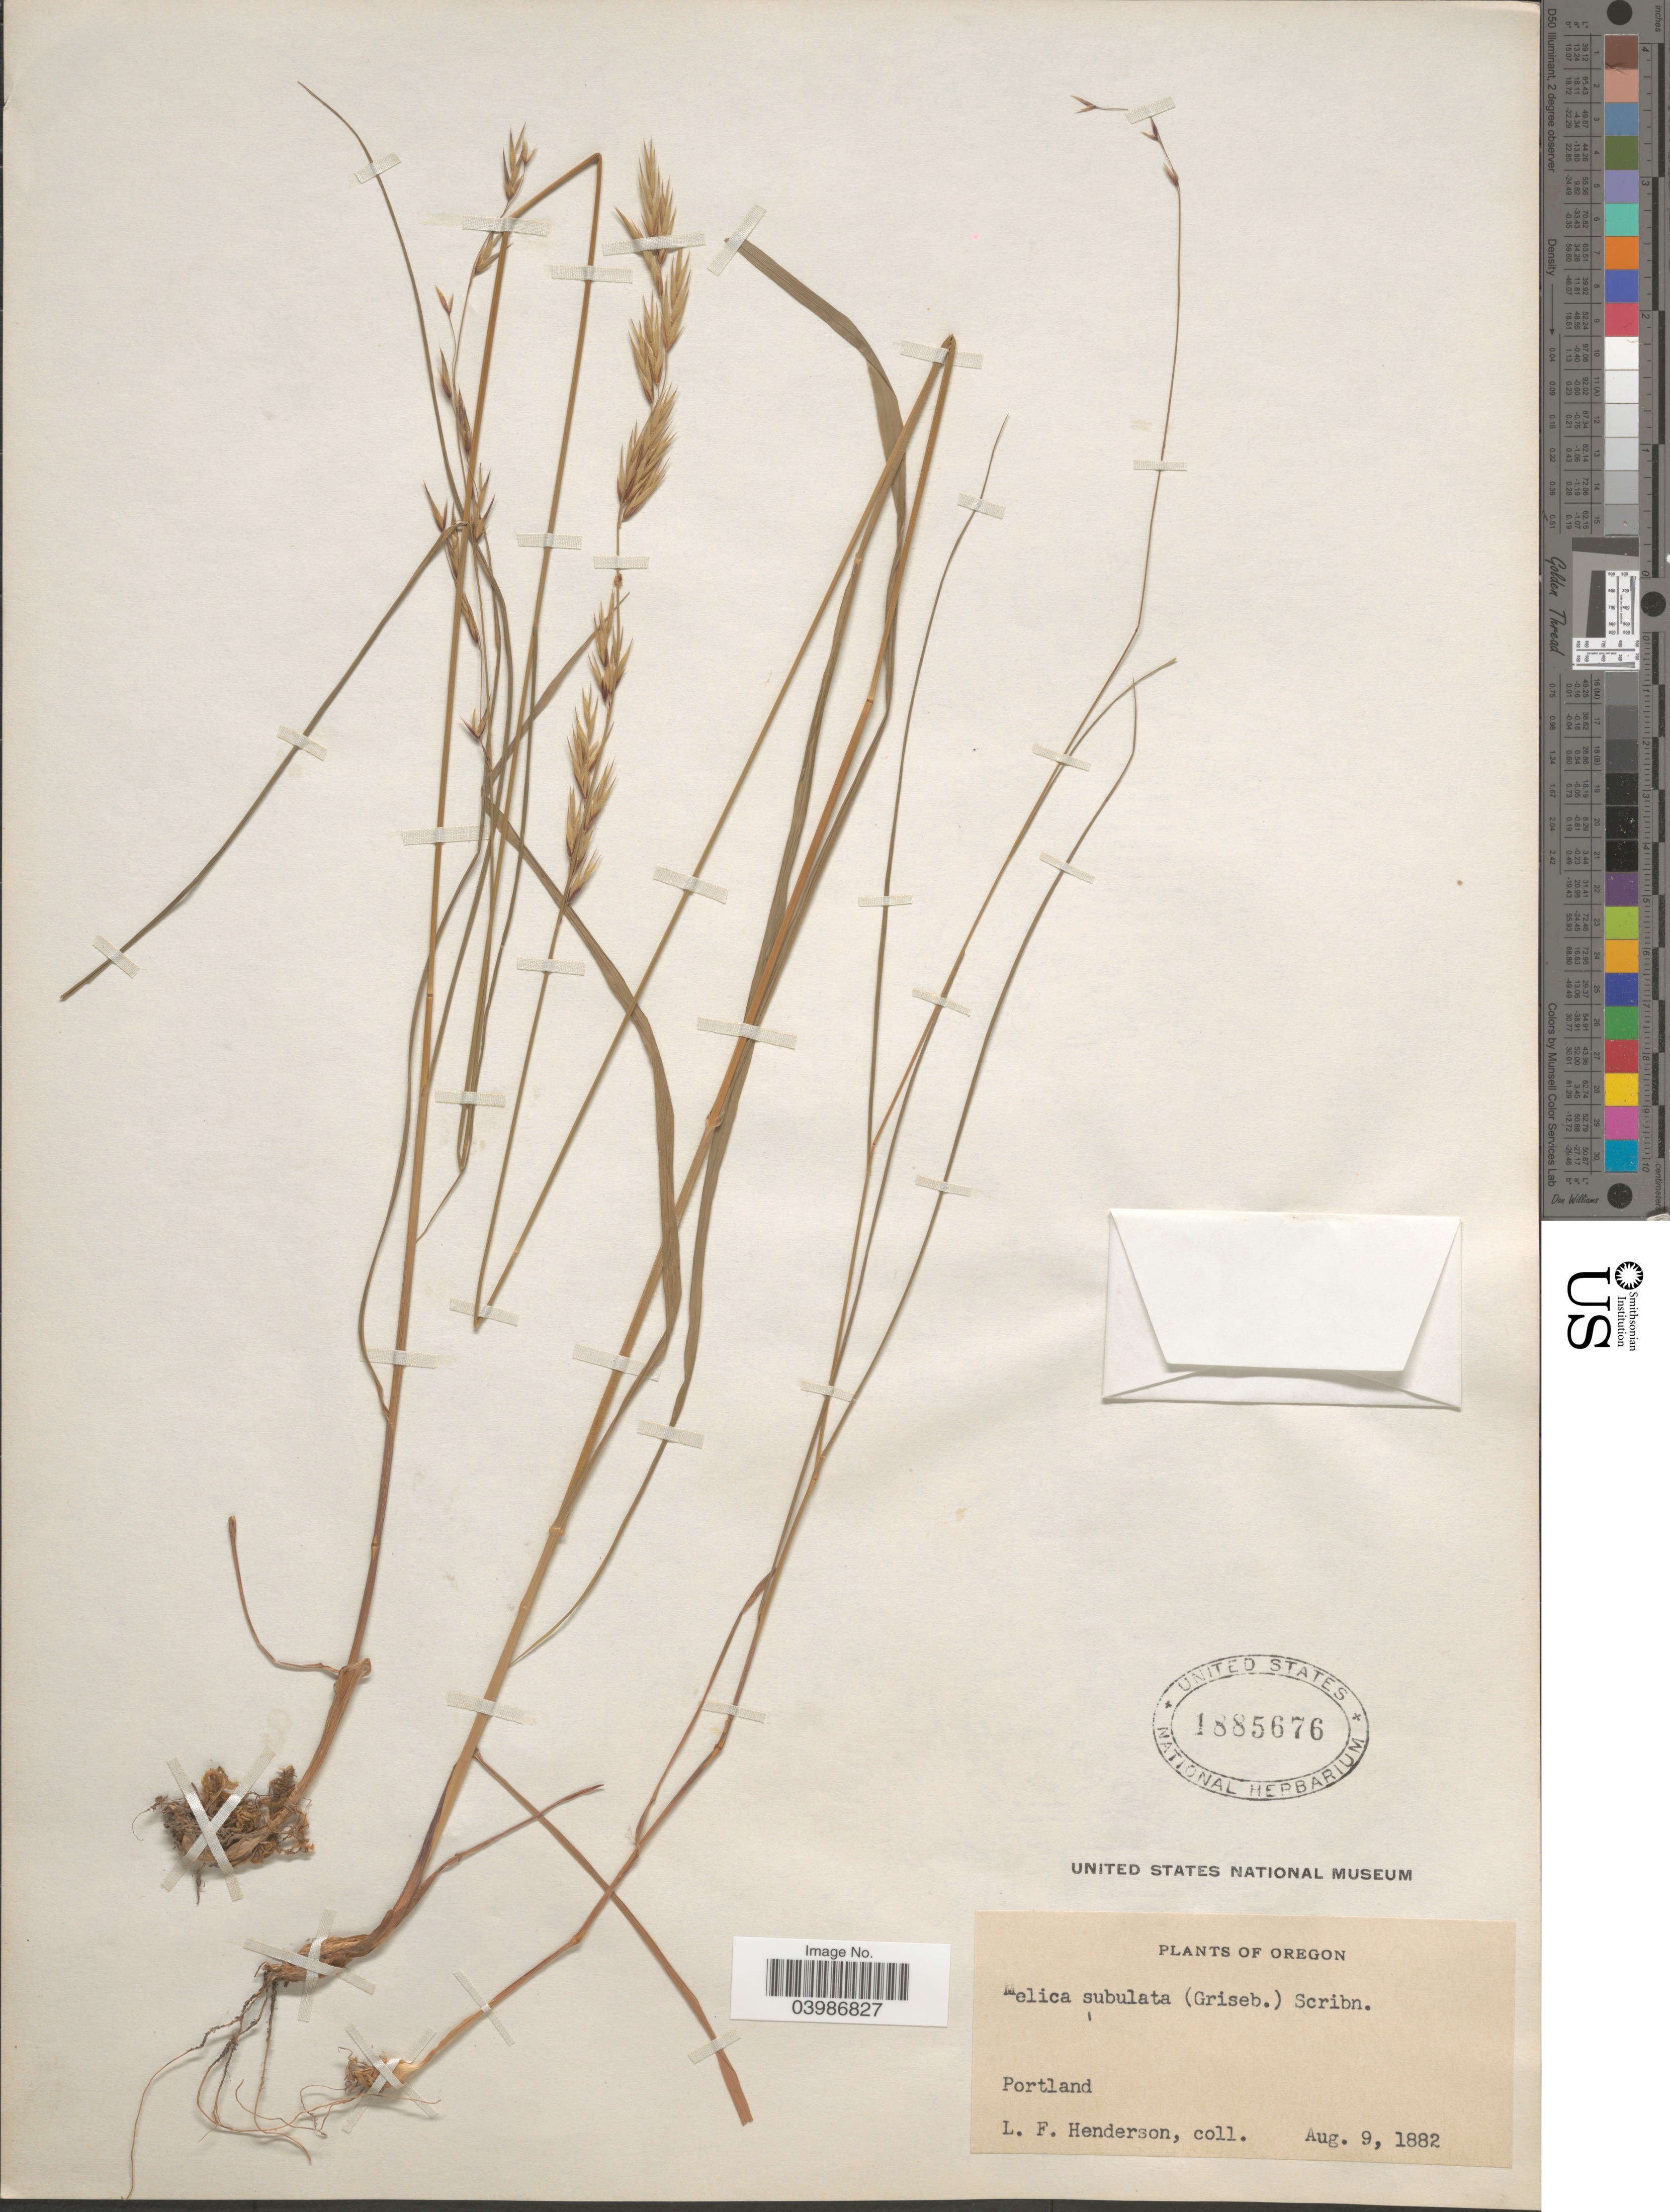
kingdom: Plantae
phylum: Tracheophyta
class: Liliopsida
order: Poales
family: Poaceae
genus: Melica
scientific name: Melica subulata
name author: (Griseb.) Scribn.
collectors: L. Henderson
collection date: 1882-08-09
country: United States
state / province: Oregon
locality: Portland.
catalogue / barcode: US 1885676